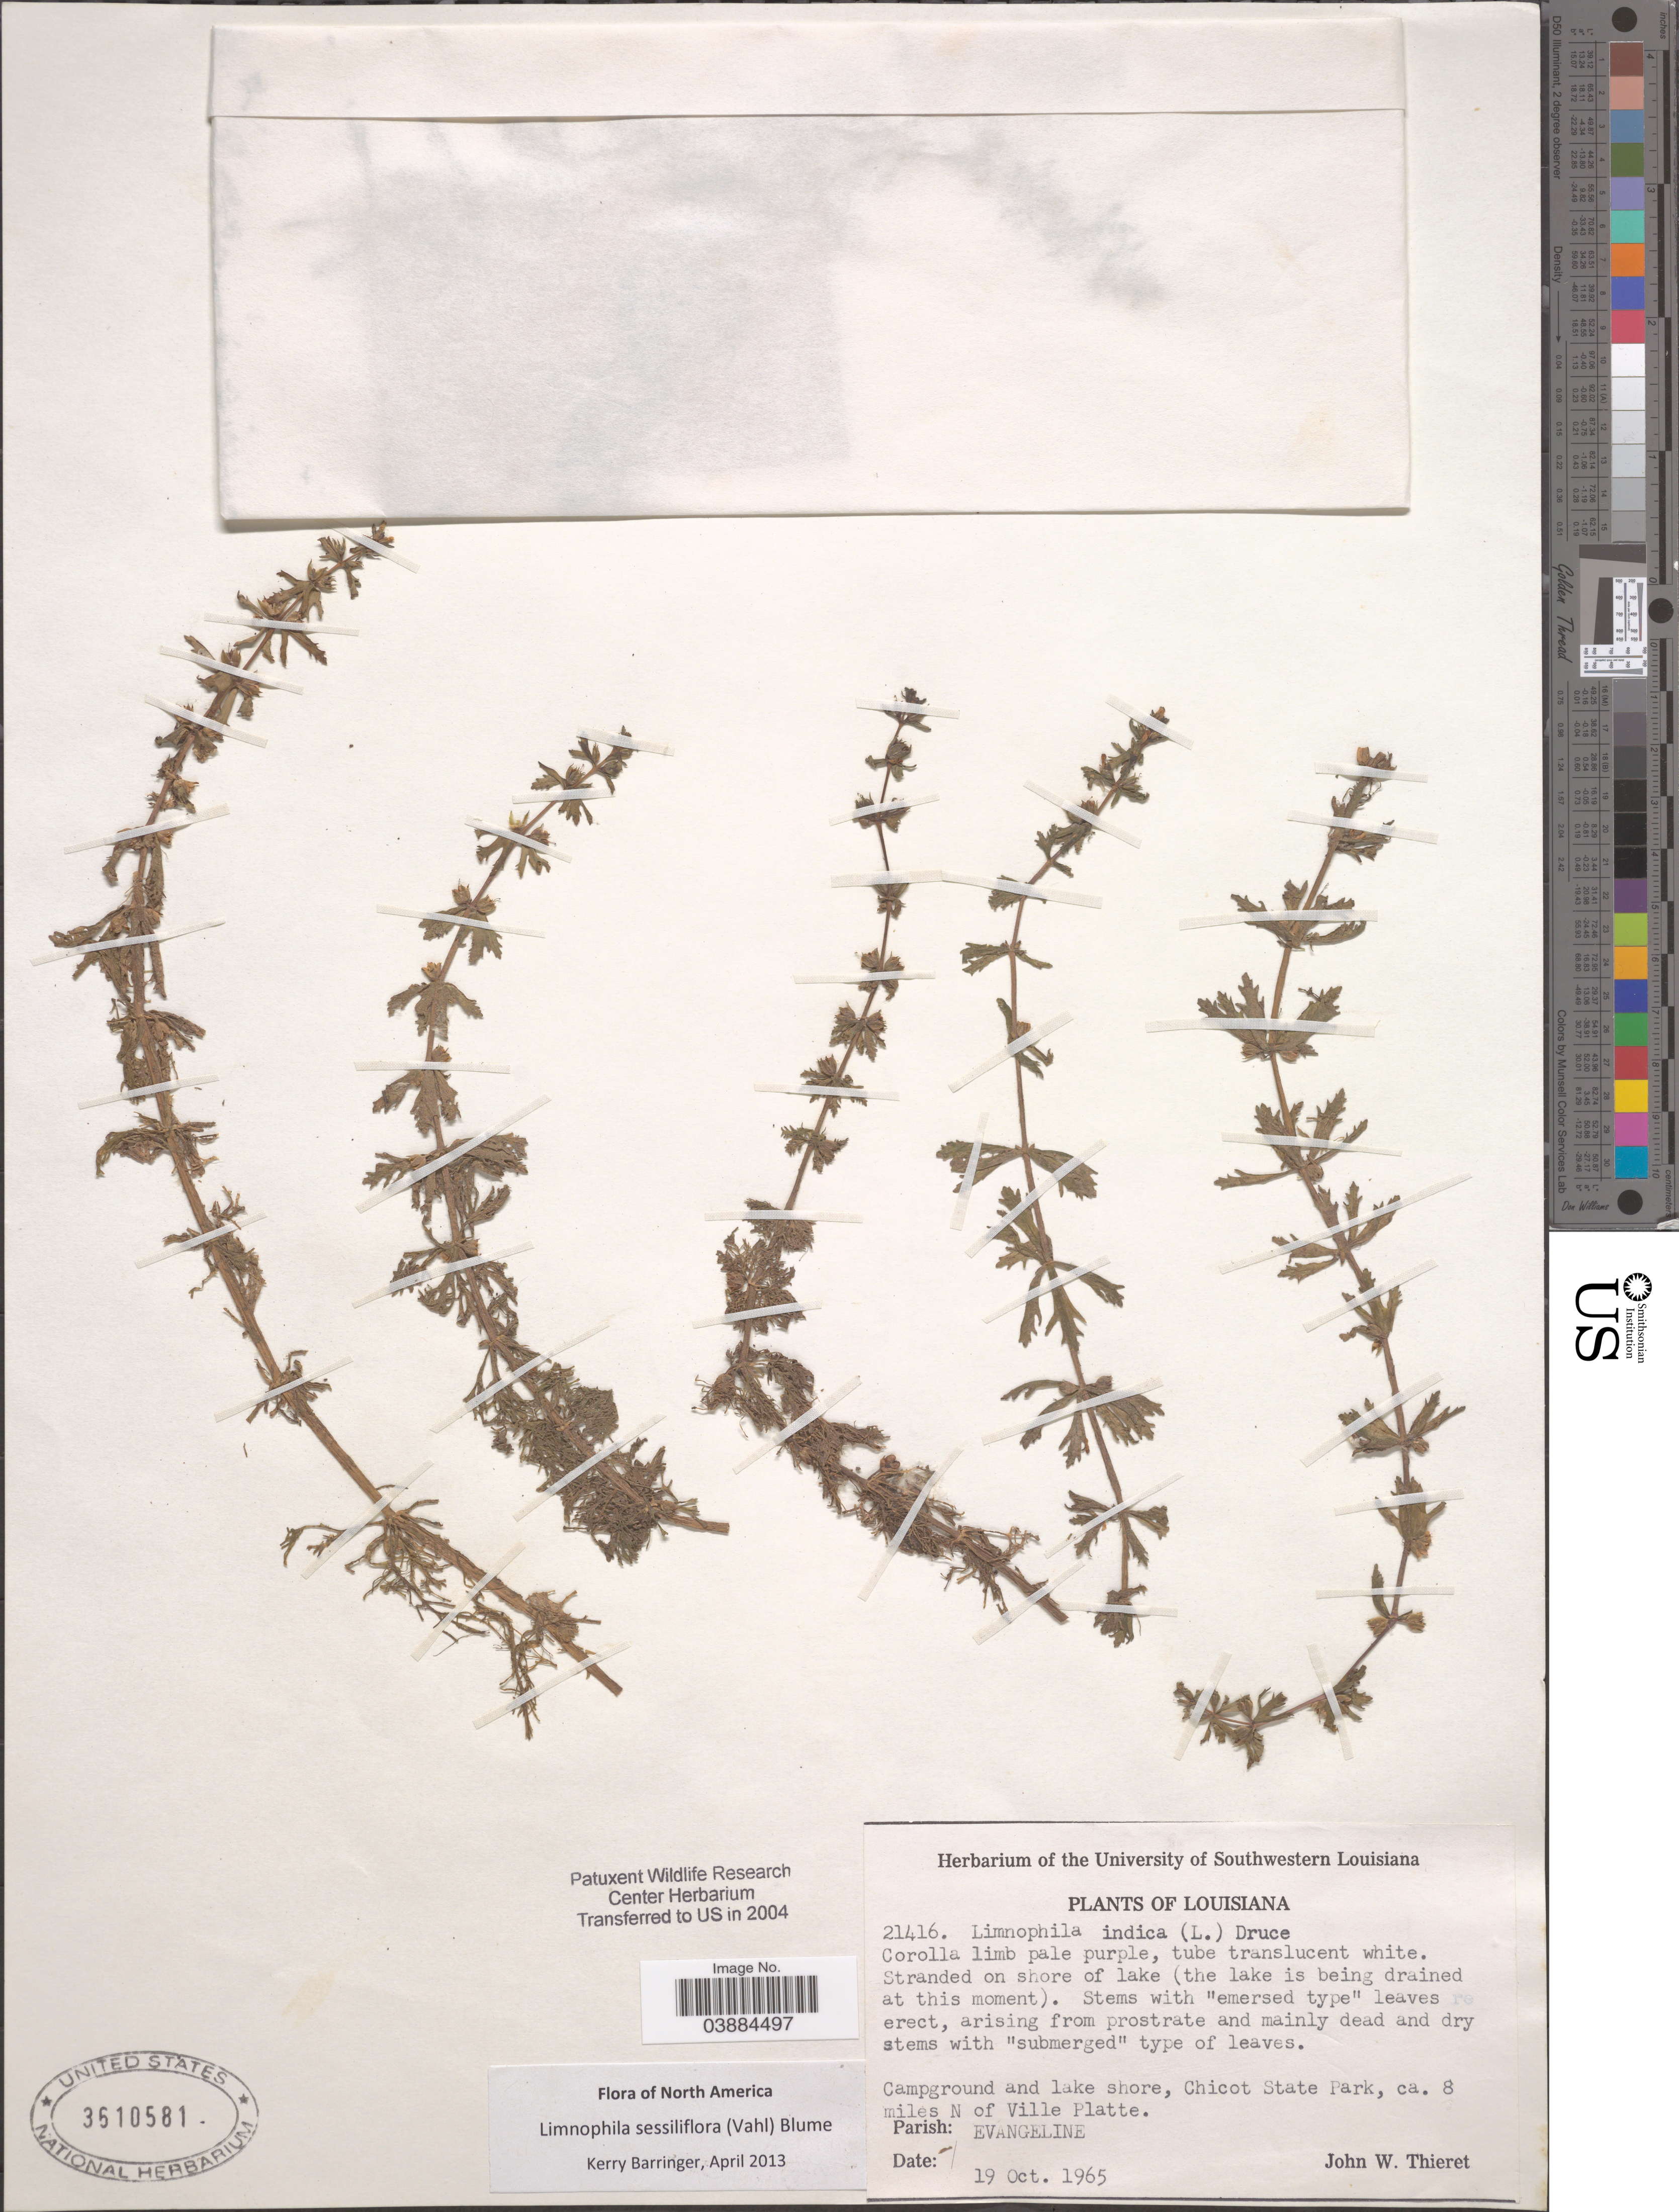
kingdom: Plantae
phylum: Tracheophyta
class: Magnoliopsida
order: Lamiales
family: Plantaginaceae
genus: Limnophila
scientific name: Limnophila sessiliflora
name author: (Vahl) Blume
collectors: J. W. Thieret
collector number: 21416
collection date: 1965-10-19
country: United States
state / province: Louisiana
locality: Chicot State Park, ca. 8 miles N of Ville Platte. Parish: Evangeline.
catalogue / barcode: US 3610581